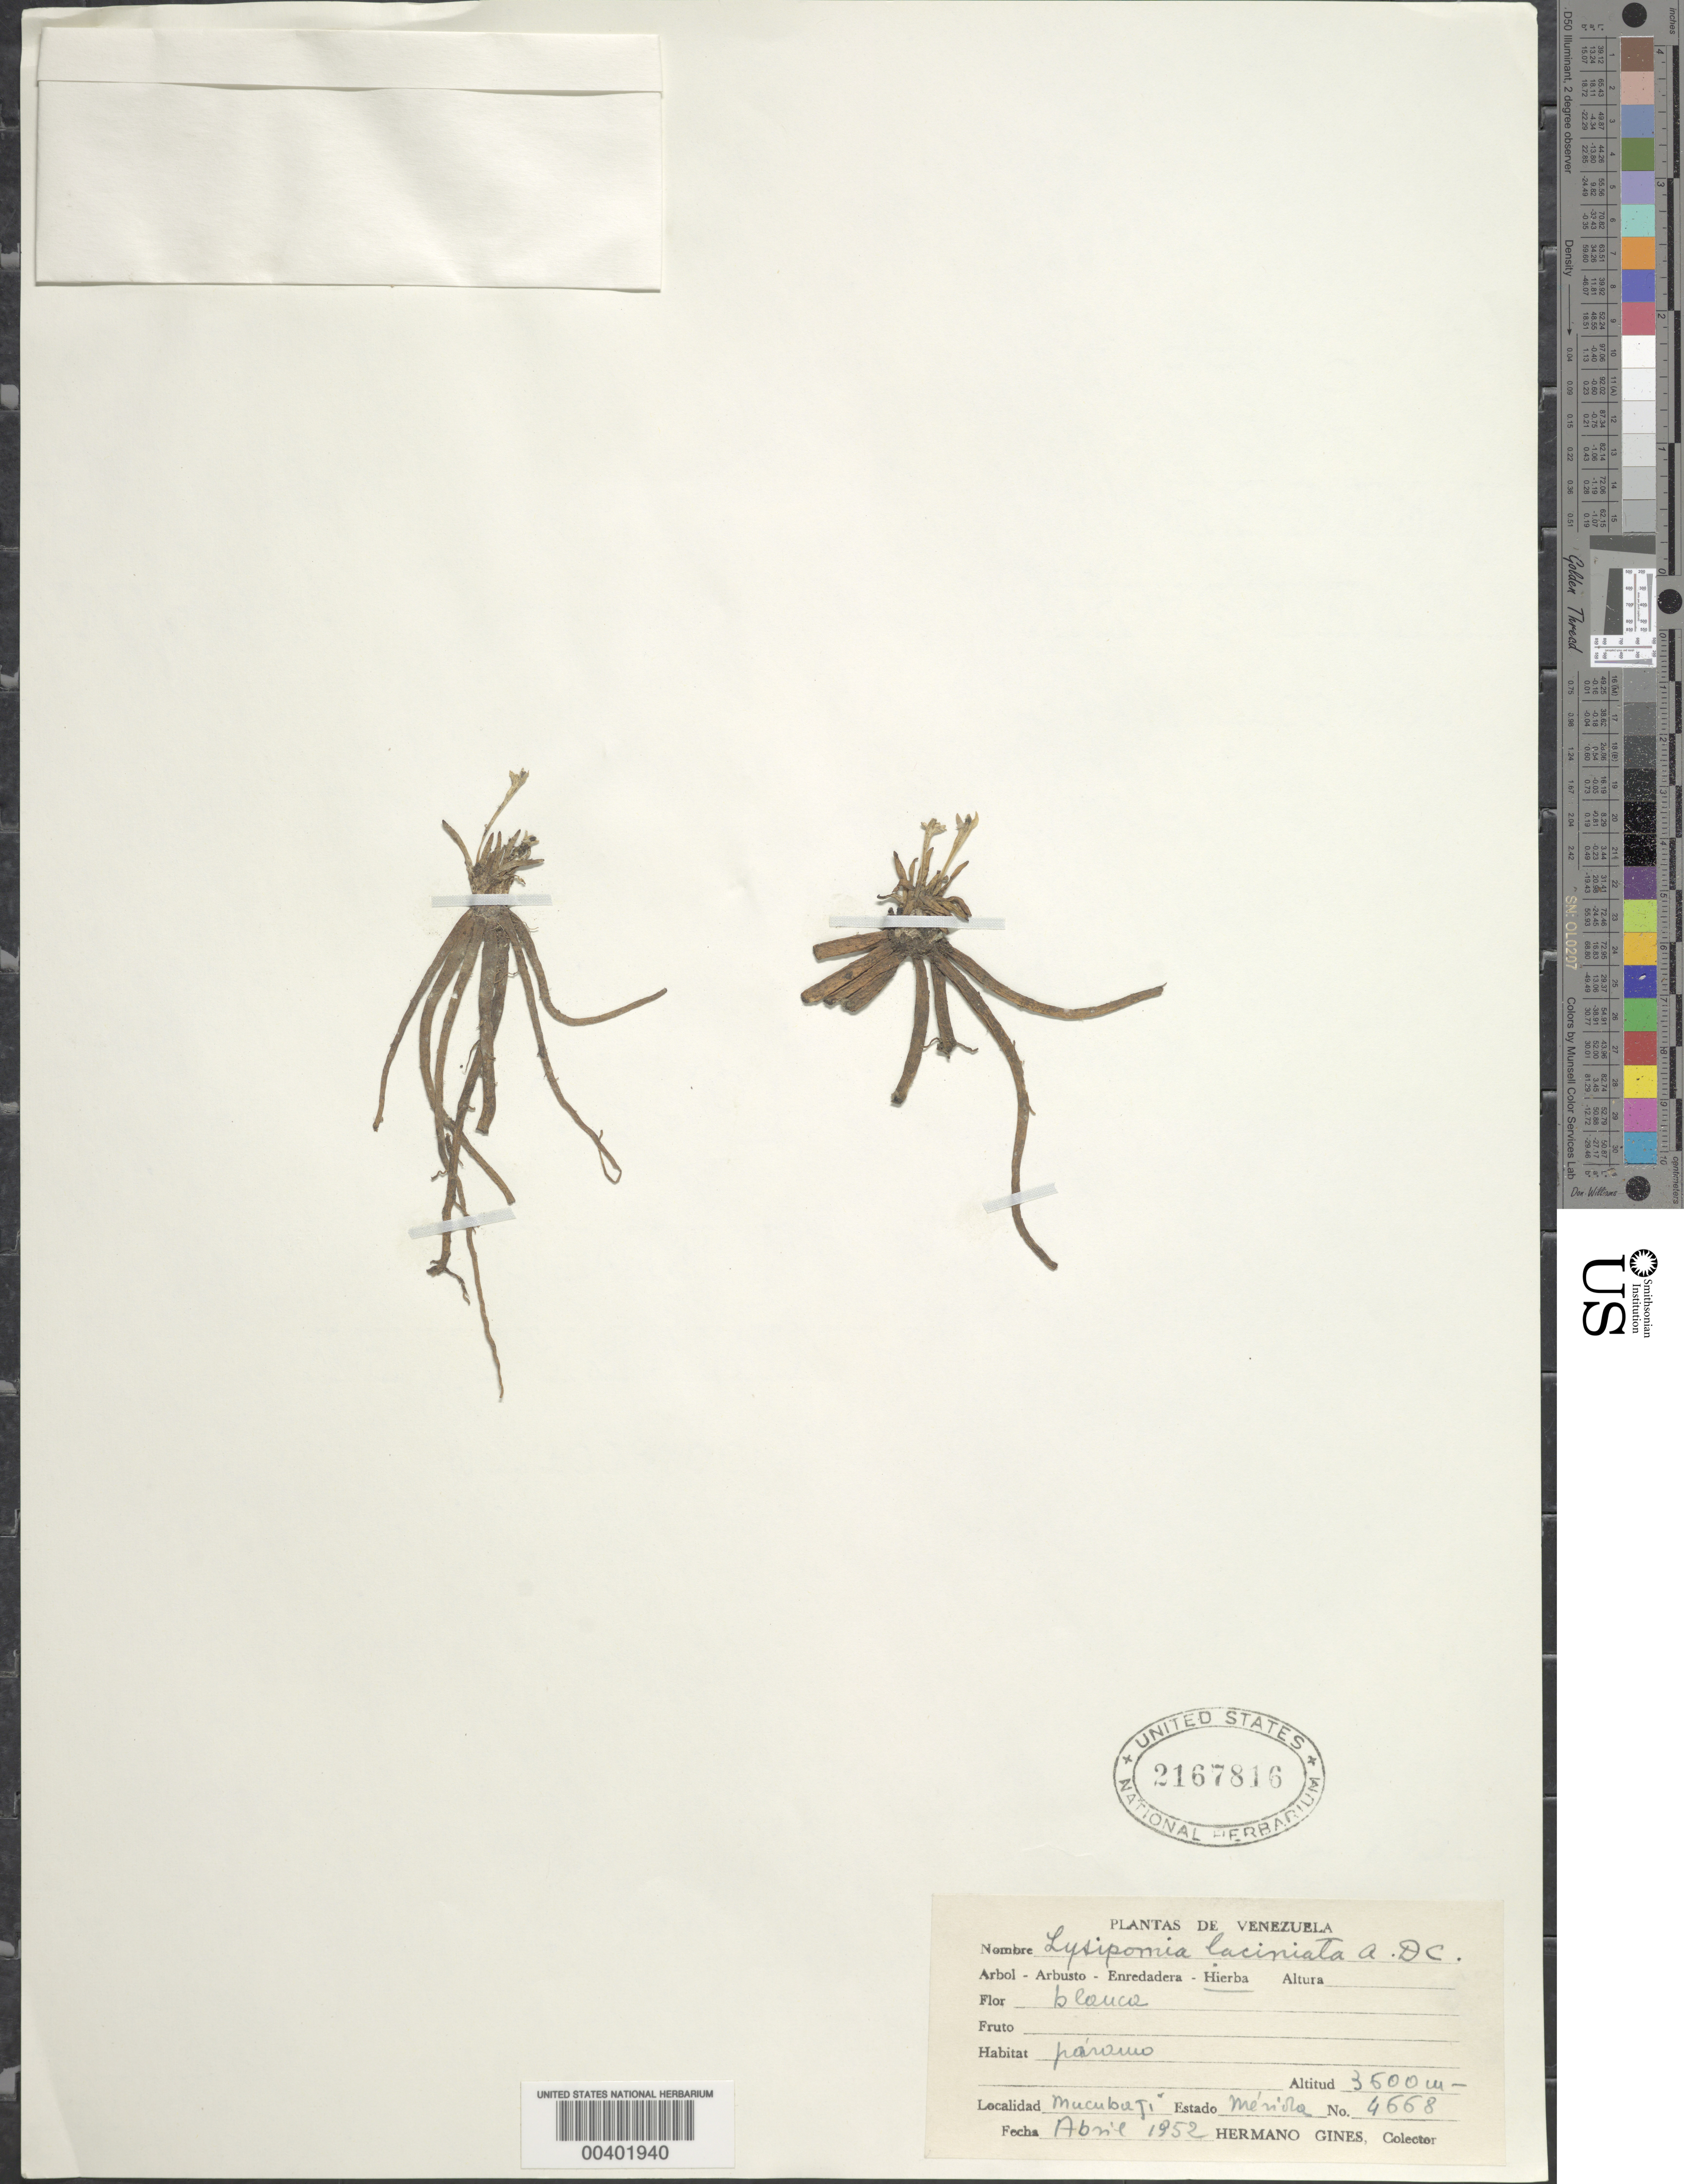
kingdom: Plantae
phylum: Tracheophyta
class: Magnoliopsida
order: Asterales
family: Campanulaceae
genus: Lysipomia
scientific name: Lysipomia laciniata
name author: A. DC.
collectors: Bro. Gines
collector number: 1617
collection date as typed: Apr 1952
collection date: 1952-04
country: Venezuela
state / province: Mérida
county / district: Rangel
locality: Mucubají (paramo de) Mucubaji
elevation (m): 3500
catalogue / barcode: US 2167816